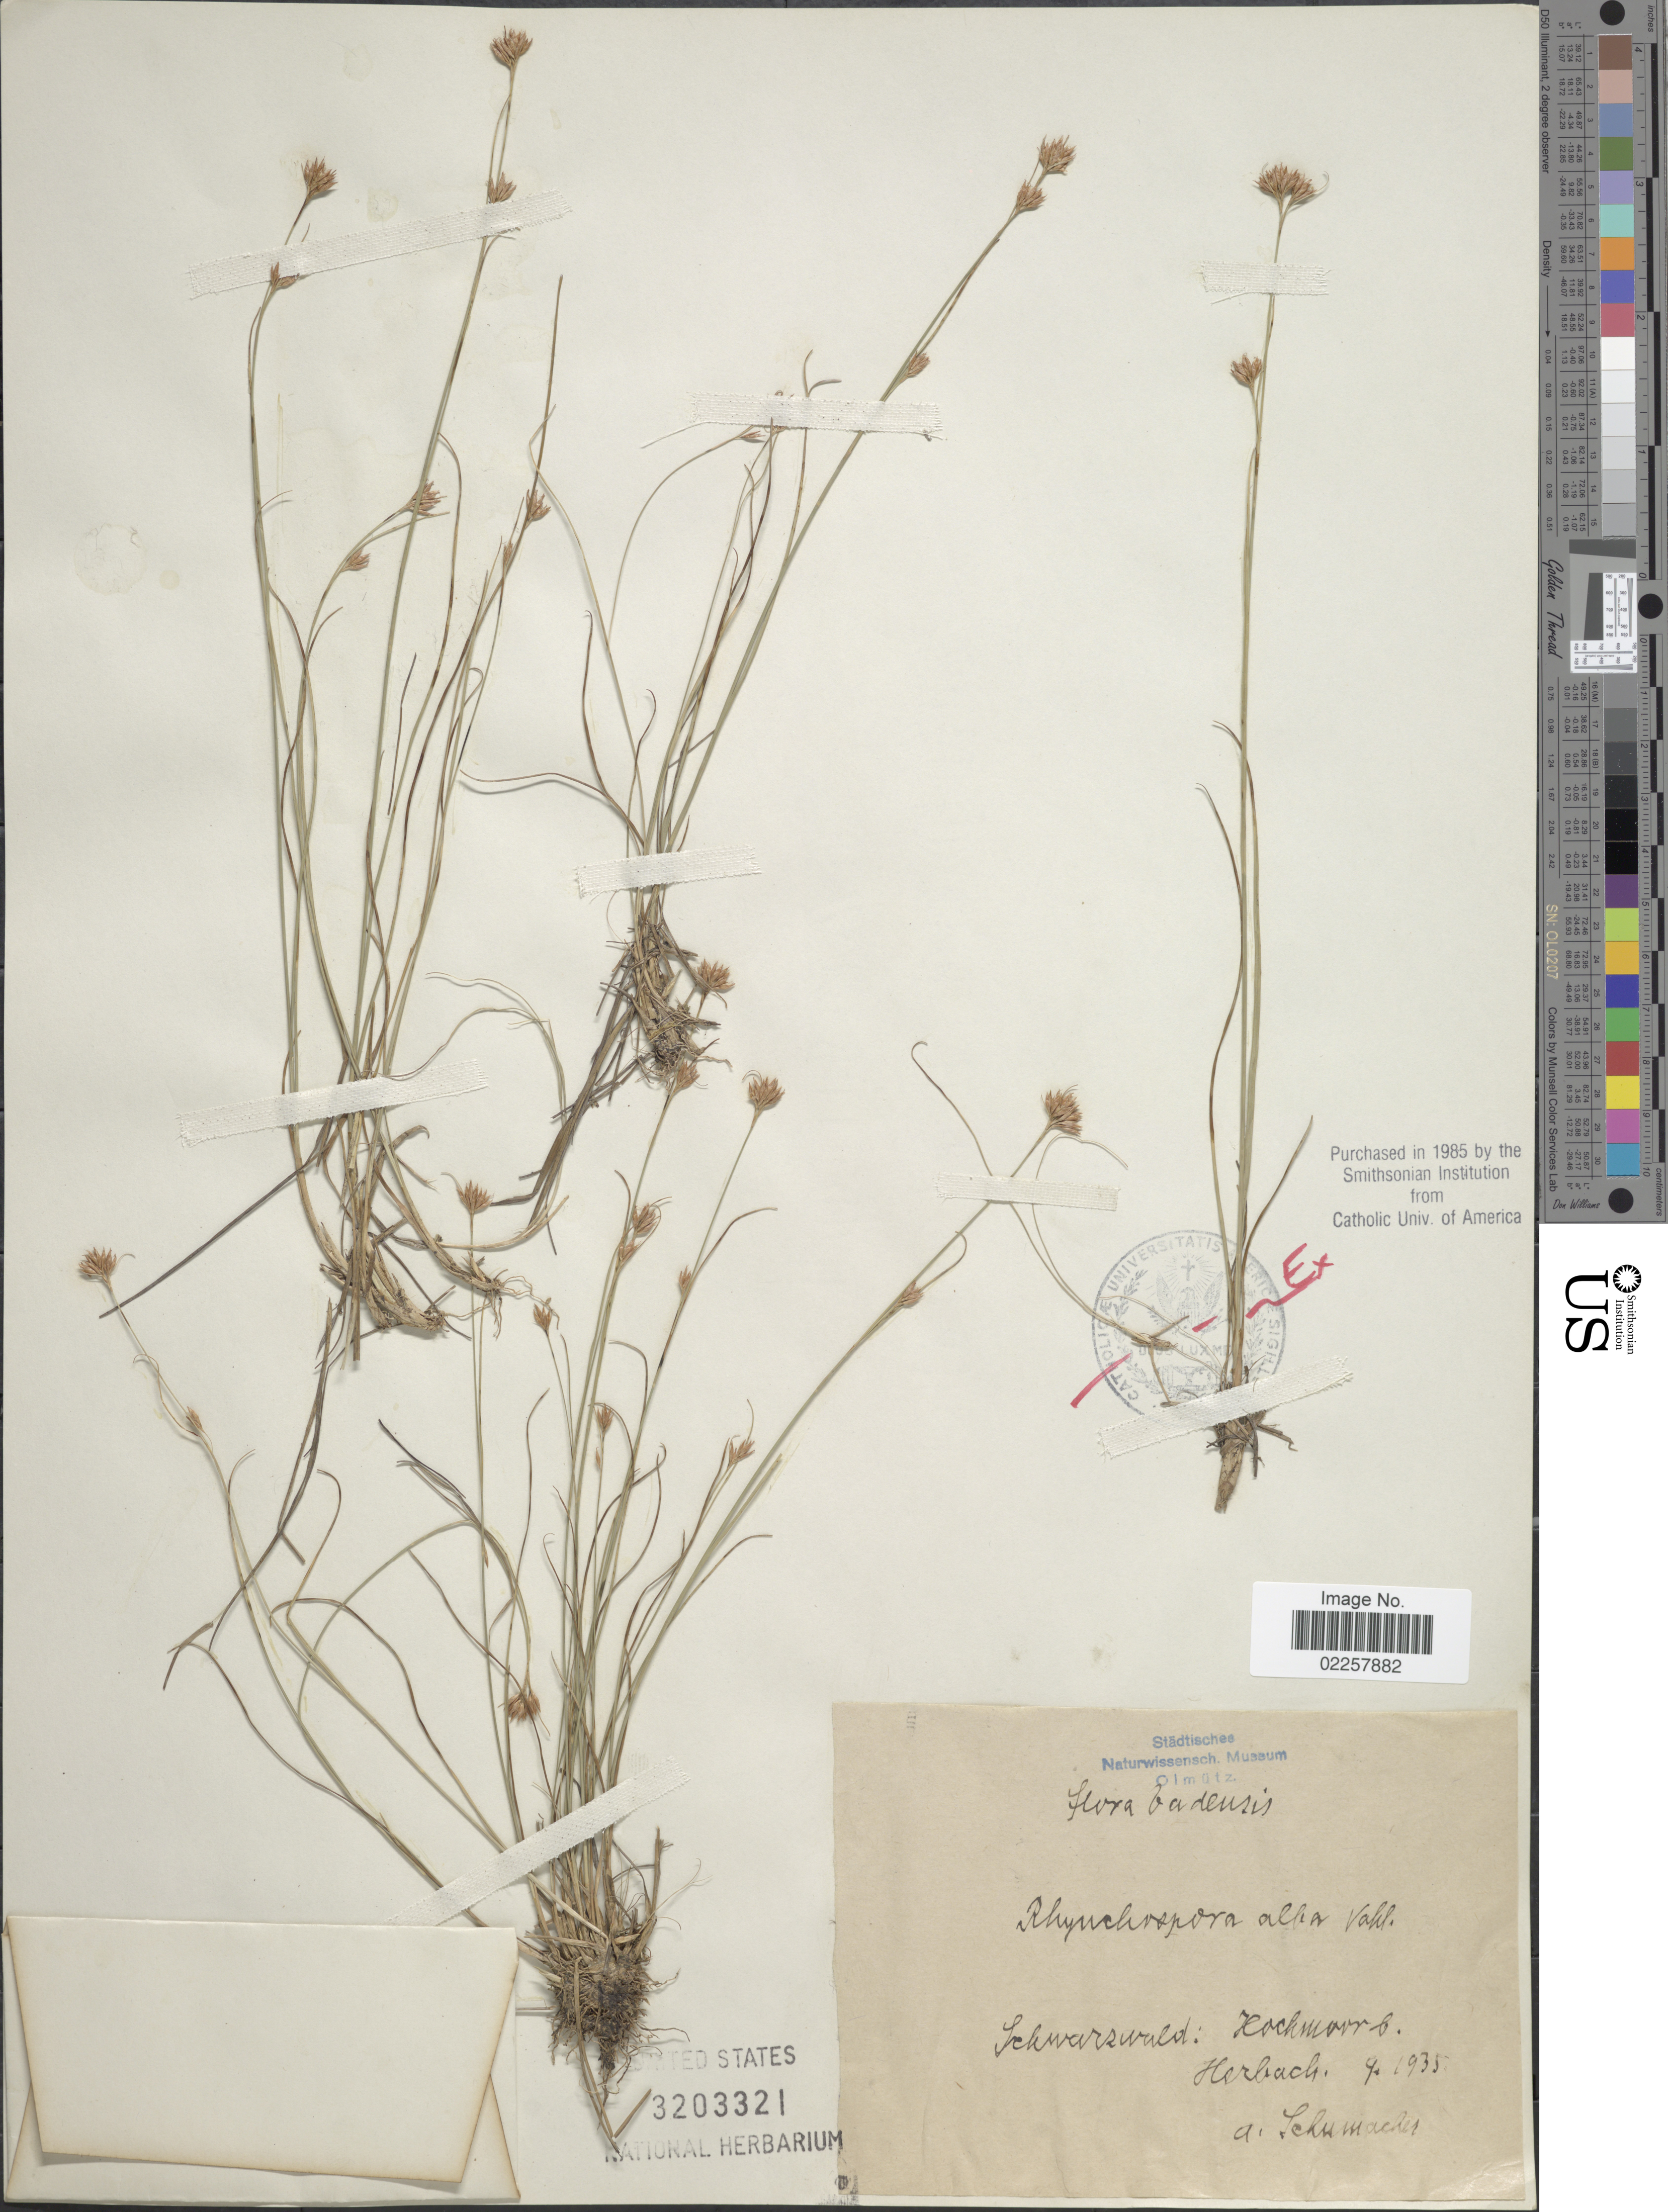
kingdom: Plantae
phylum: Tracheophyta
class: Liliopsida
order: Poales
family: Cyperaceae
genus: Rhynchospora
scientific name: Rhynchospora alba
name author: (L.) Vahl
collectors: A. Schumacher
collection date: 1935-09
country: Germany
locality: Schwarswald: Rockmoor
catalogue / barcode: US 3203321